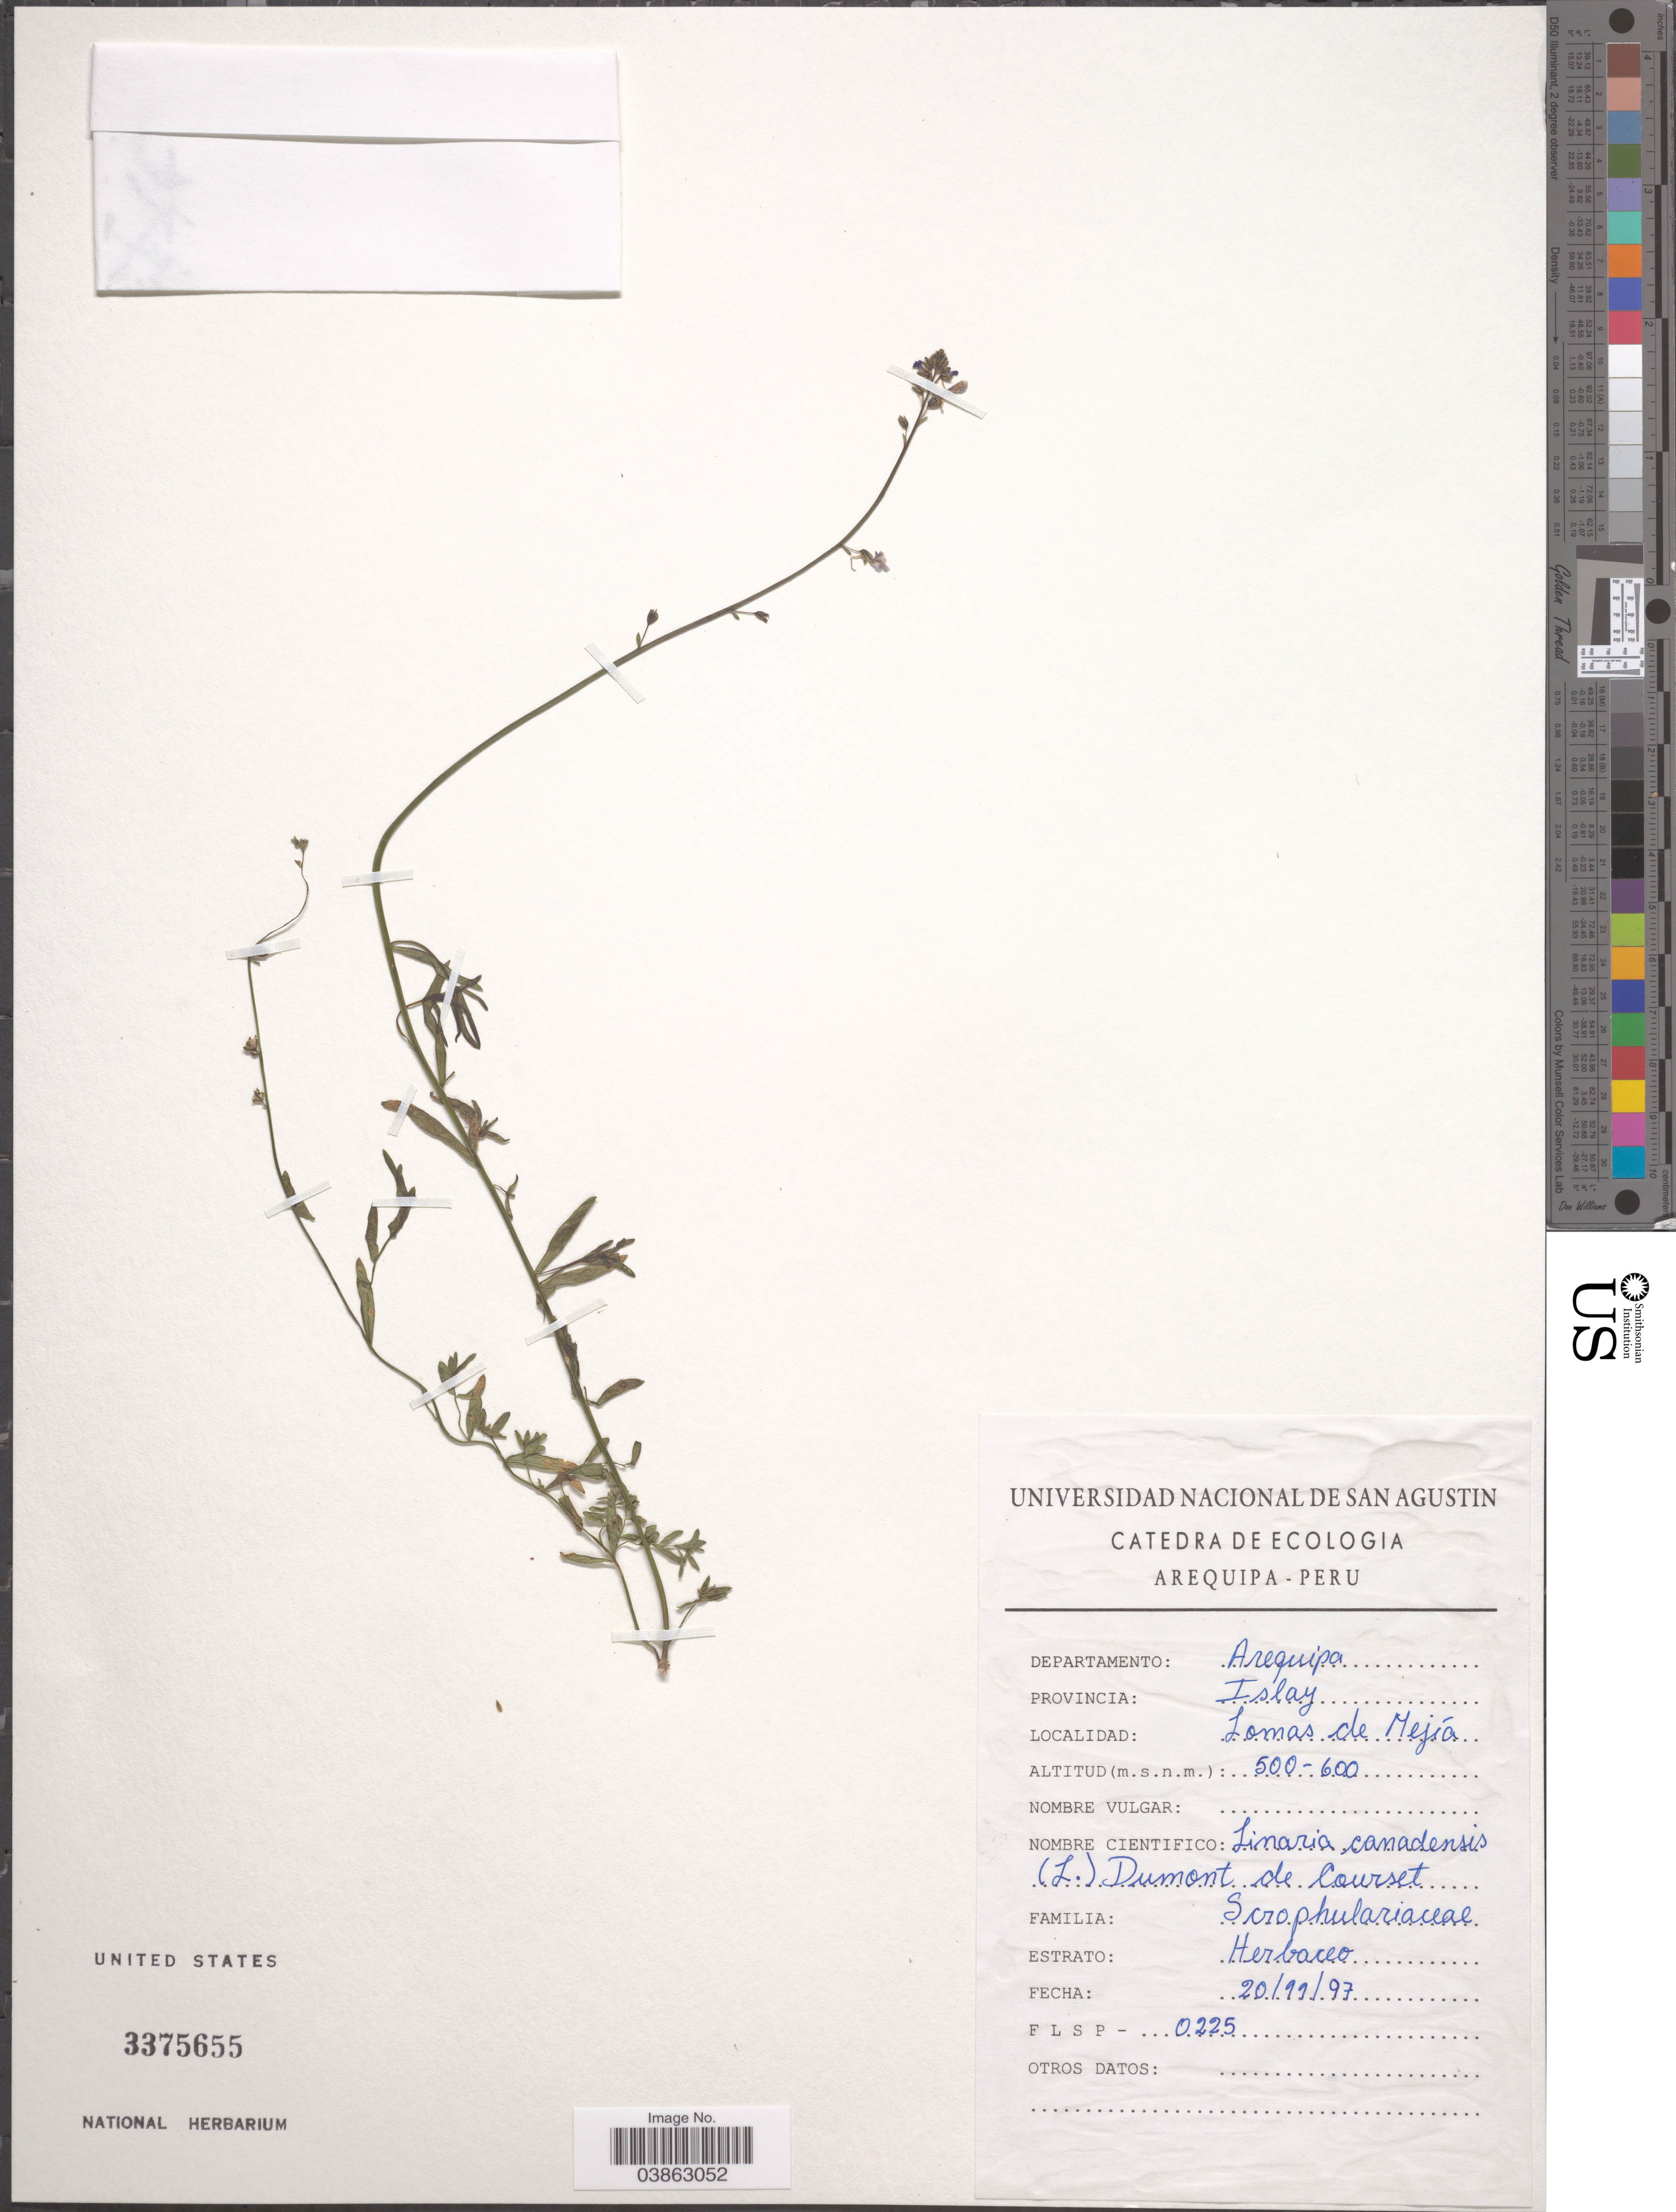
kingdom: Plantae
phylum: Tracheophyta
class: Magnoliopsida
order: Lamiales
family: Plantaginaceae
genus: Linaria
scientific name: Linaria canadensis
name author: (L.) Dum. Cours.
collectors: F. L. S. P.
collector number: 0225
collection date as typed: Transcribed d/m/y: 20/11/97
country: Peru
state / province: Arequipa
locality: Departamento: Arequipa. Provincia Islay. Lomas de Mejía.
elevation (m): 500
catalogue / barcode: US 3375655